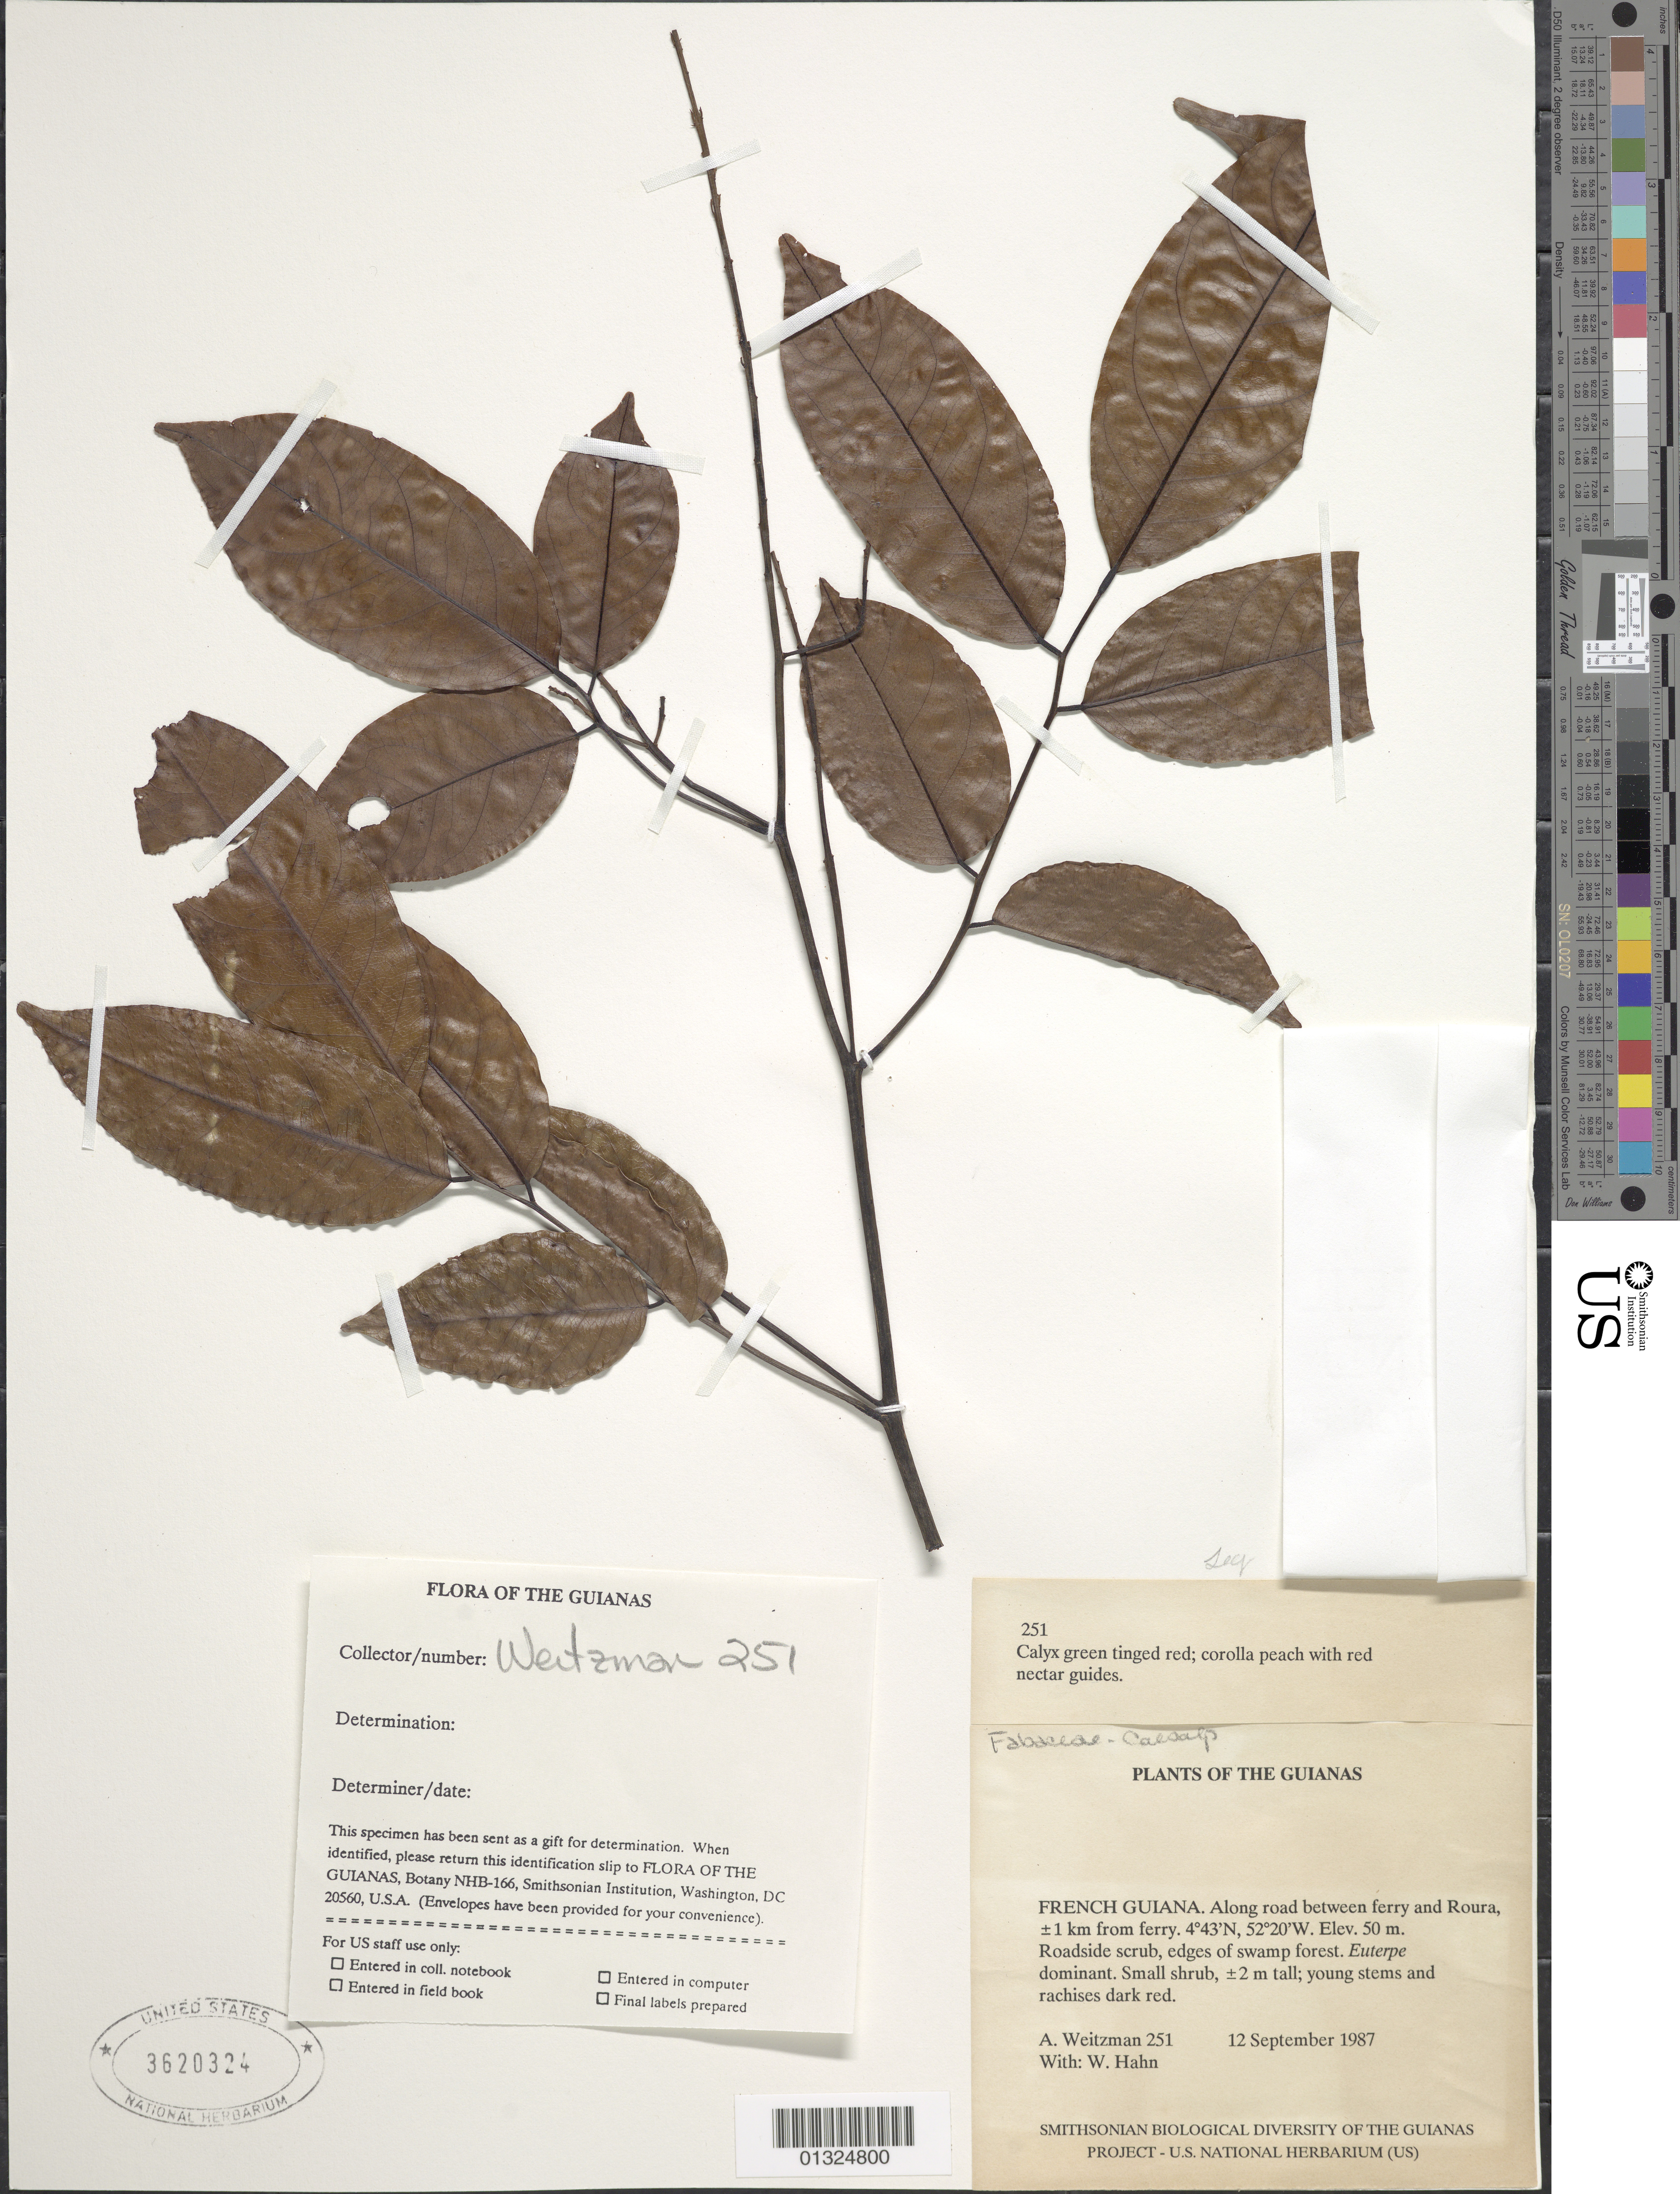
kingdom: Plantae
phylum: Tracheophyta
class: Magnoliopsida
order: Fabales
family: Fabaceae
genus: Pterocarpus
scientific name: Pterocarpus sp.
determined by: Trujillo, A. M.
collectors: A. L. Weitzman & W. Hahn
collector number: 251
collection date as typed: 12 September 1987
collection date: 1987-09-12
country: French Guiana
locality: Along road between ferry and Roura, ±1 km from ferry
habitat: Roadside scrub, edges of Swamp forestEuterpe dominant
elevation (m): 50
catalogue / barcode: US 3620324